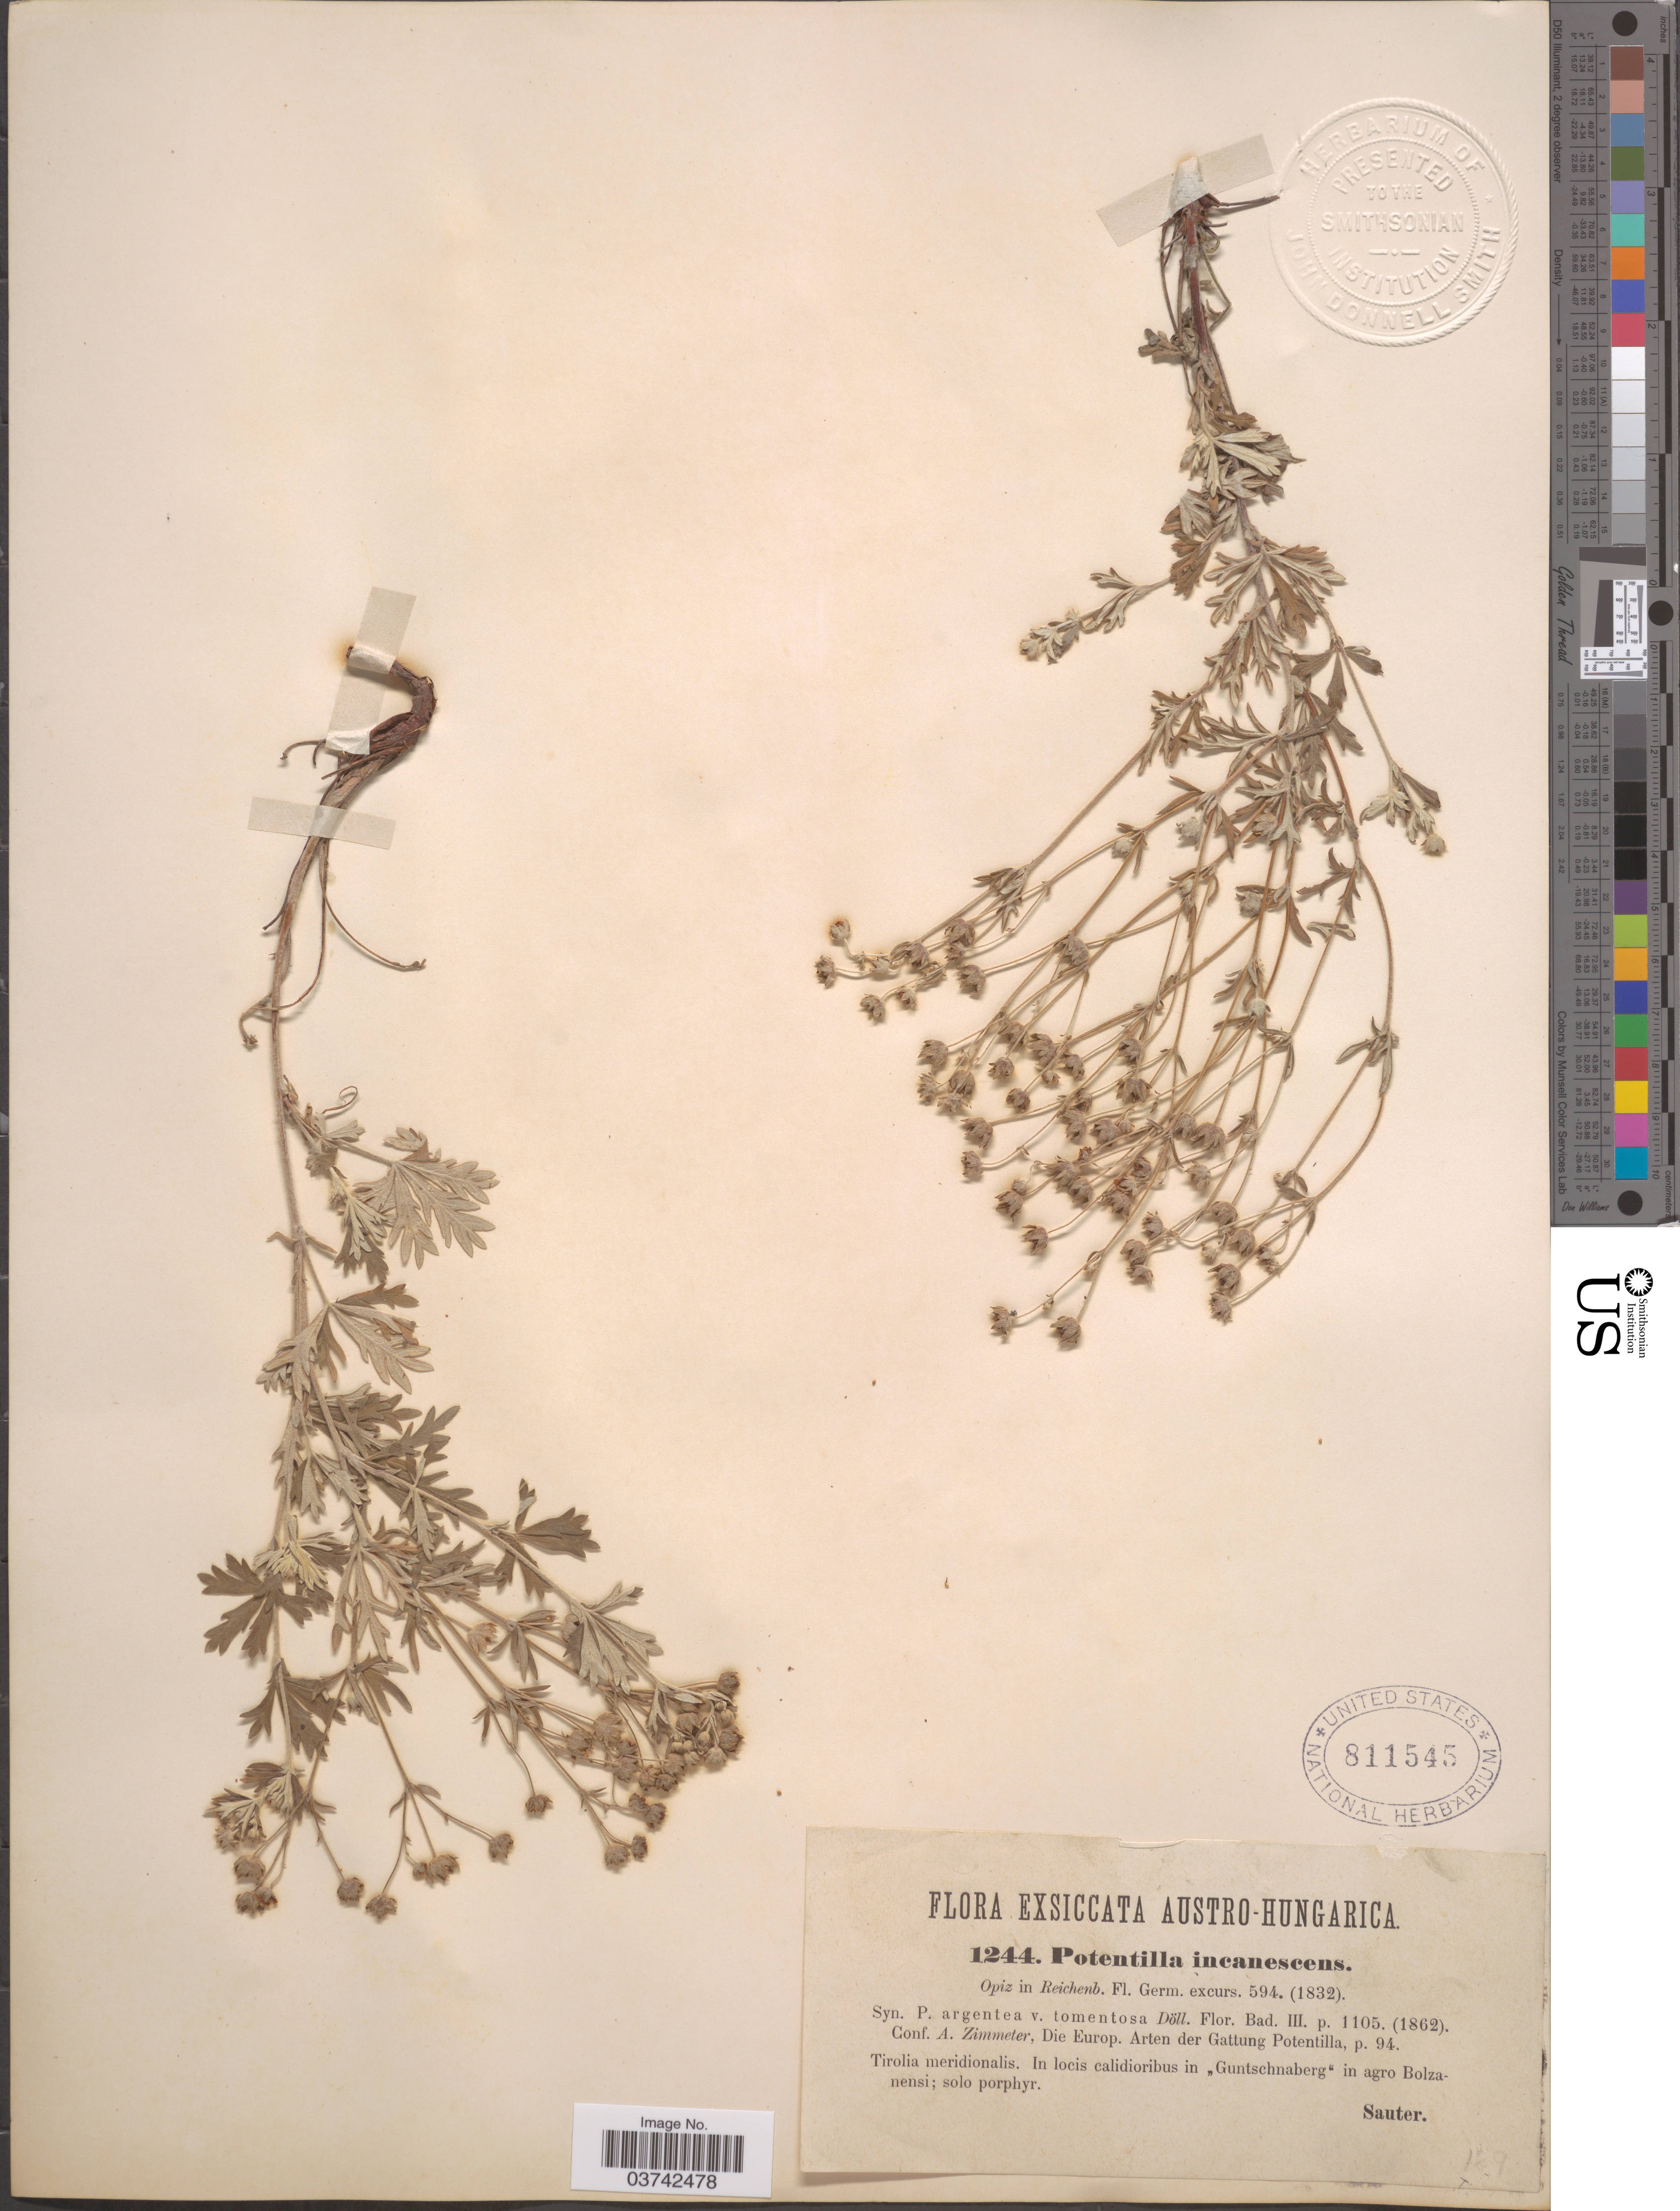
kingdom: Plantae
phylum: Tracheophyta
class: Magnoliopsida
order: Rosales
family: Rosaceae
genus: Potentilla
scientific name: Potentilla incanescens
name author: Opiz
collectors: -. Sauter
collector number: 1244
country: Italy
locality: Austro-Hungarica. Tirolia meridionalis. In locis calidioribus in "Guntschnaberg" in agro Bolzanensi.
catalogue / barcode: US 811545